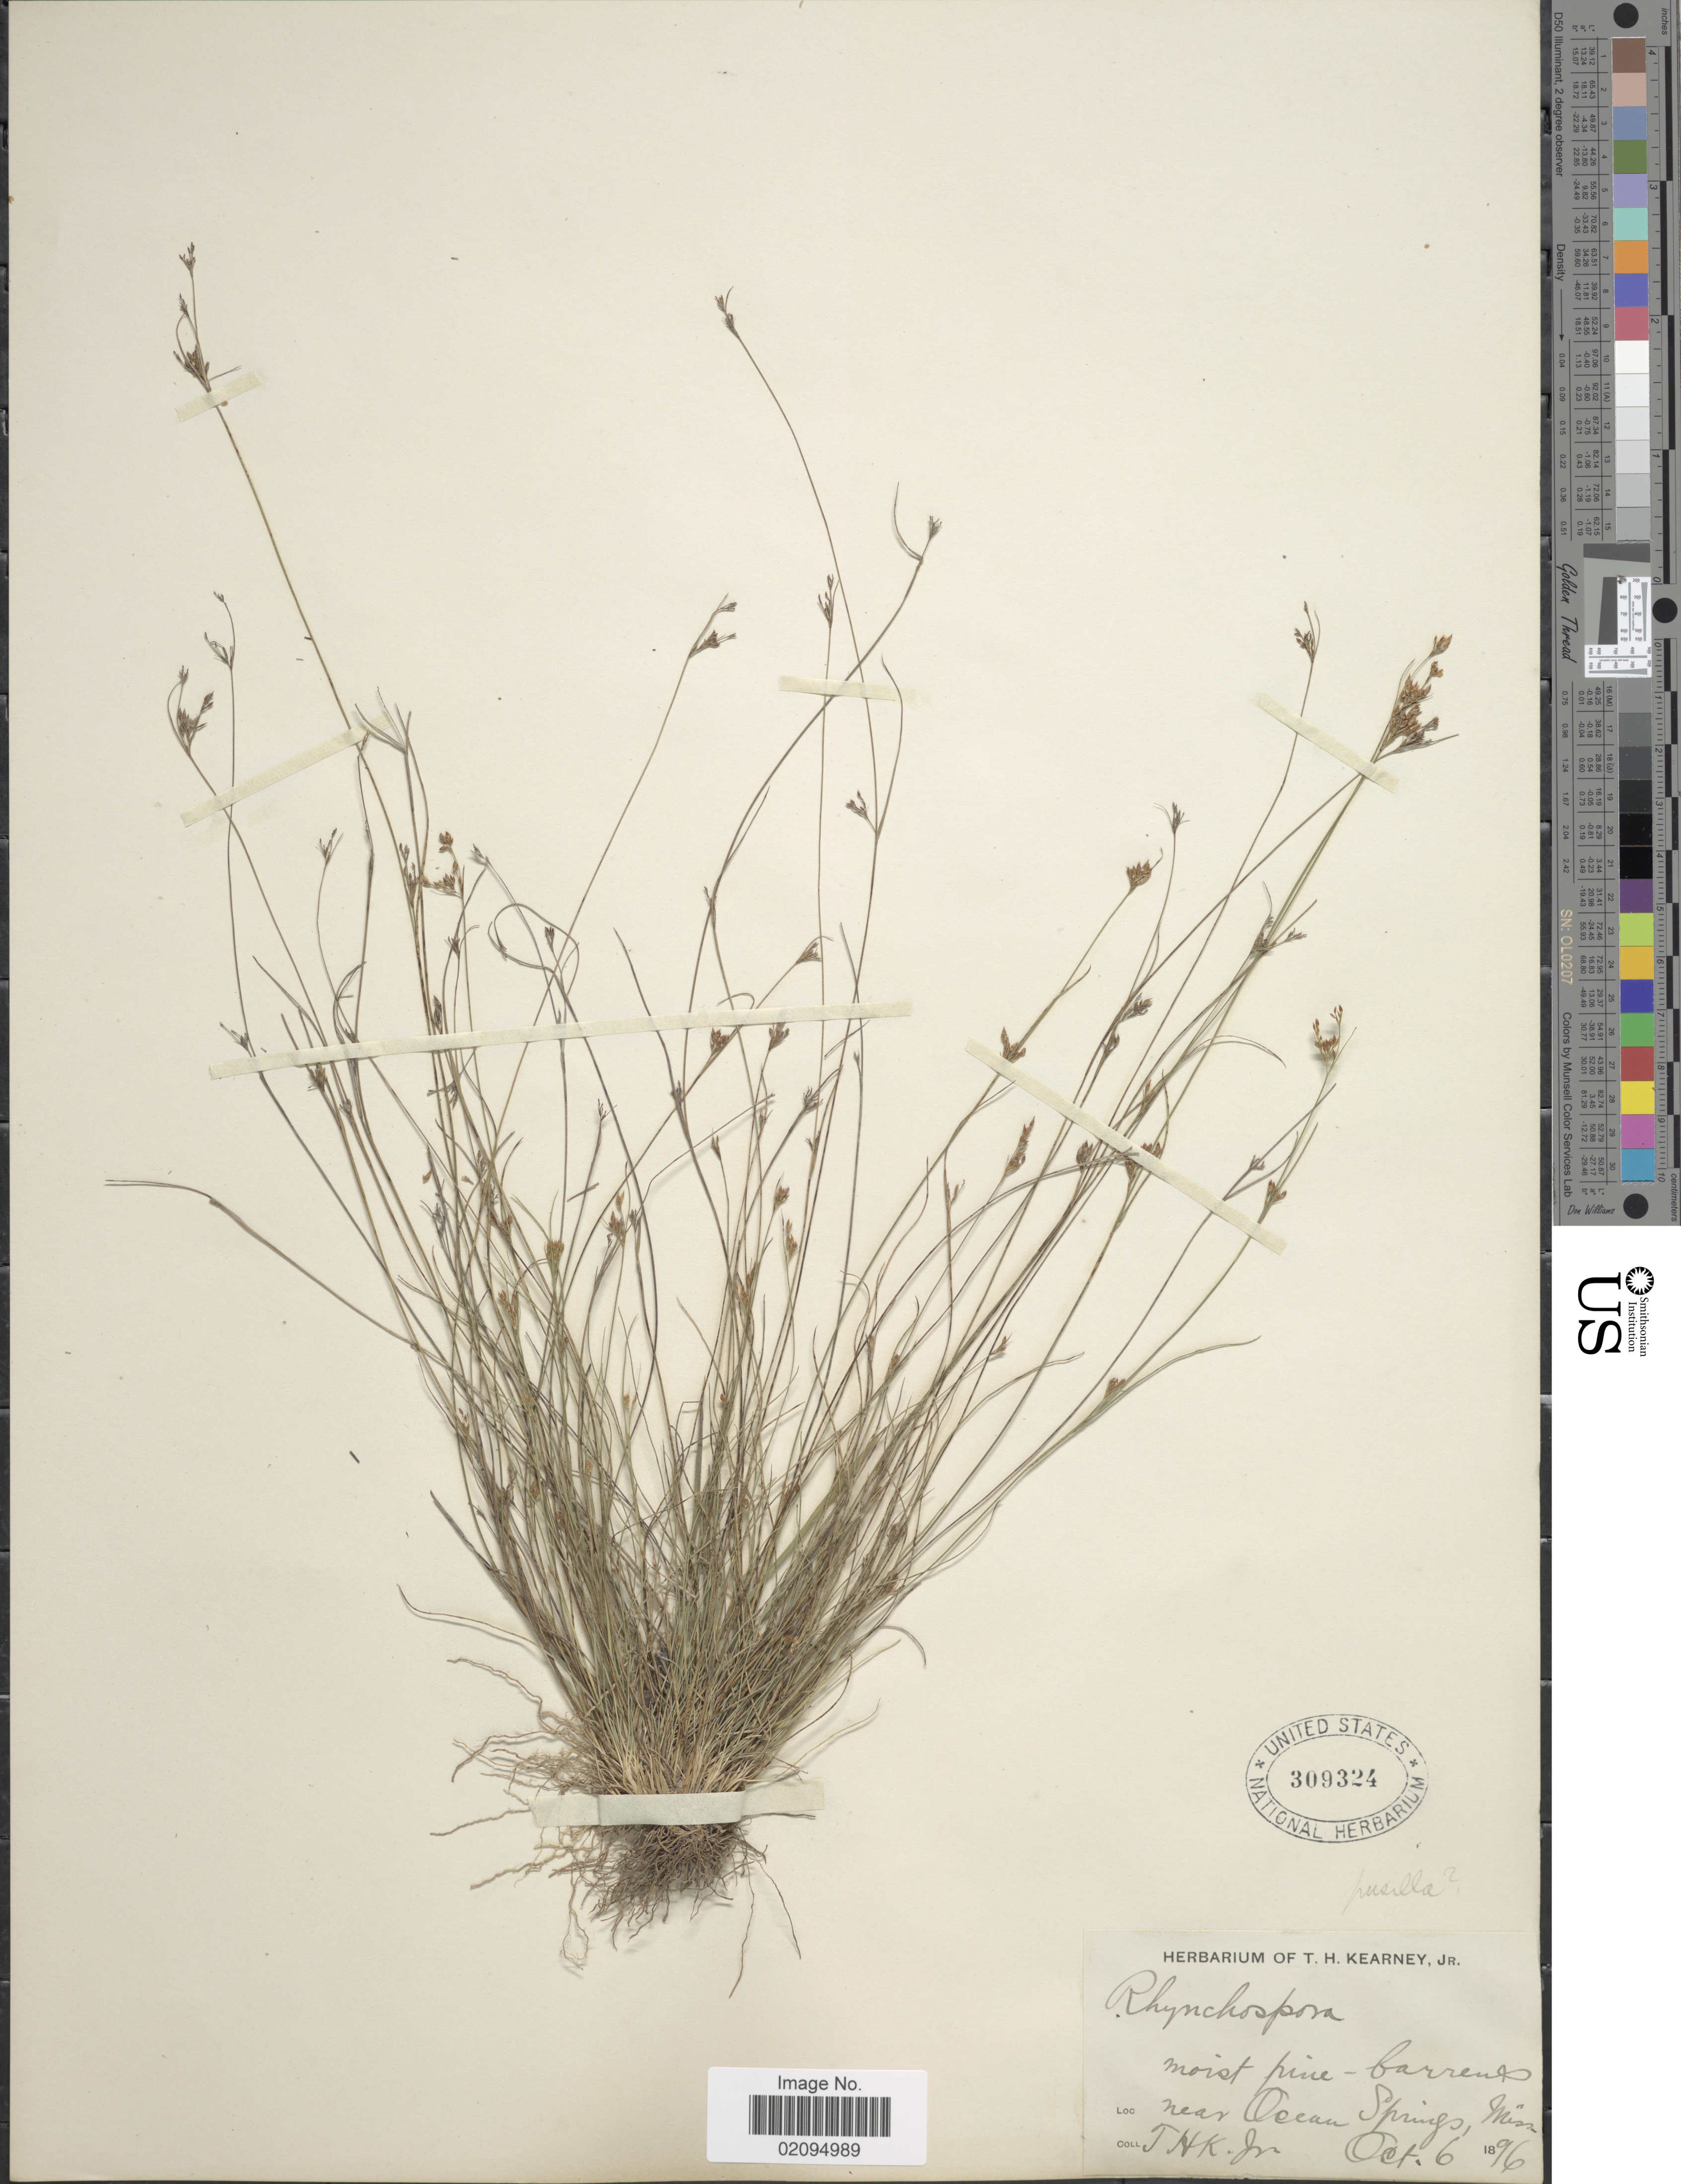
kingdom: Plantae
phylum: Tracheophyta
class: Liliopsida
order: Poales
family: Cyperaceae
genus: Rhynchospora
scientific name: Rhynchospora intermixta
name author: C. Wright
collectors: T. H. Kearney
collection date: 1896-10-06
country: United States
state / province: Mississippi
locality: Near Ocean Springs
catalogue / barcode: US 309324